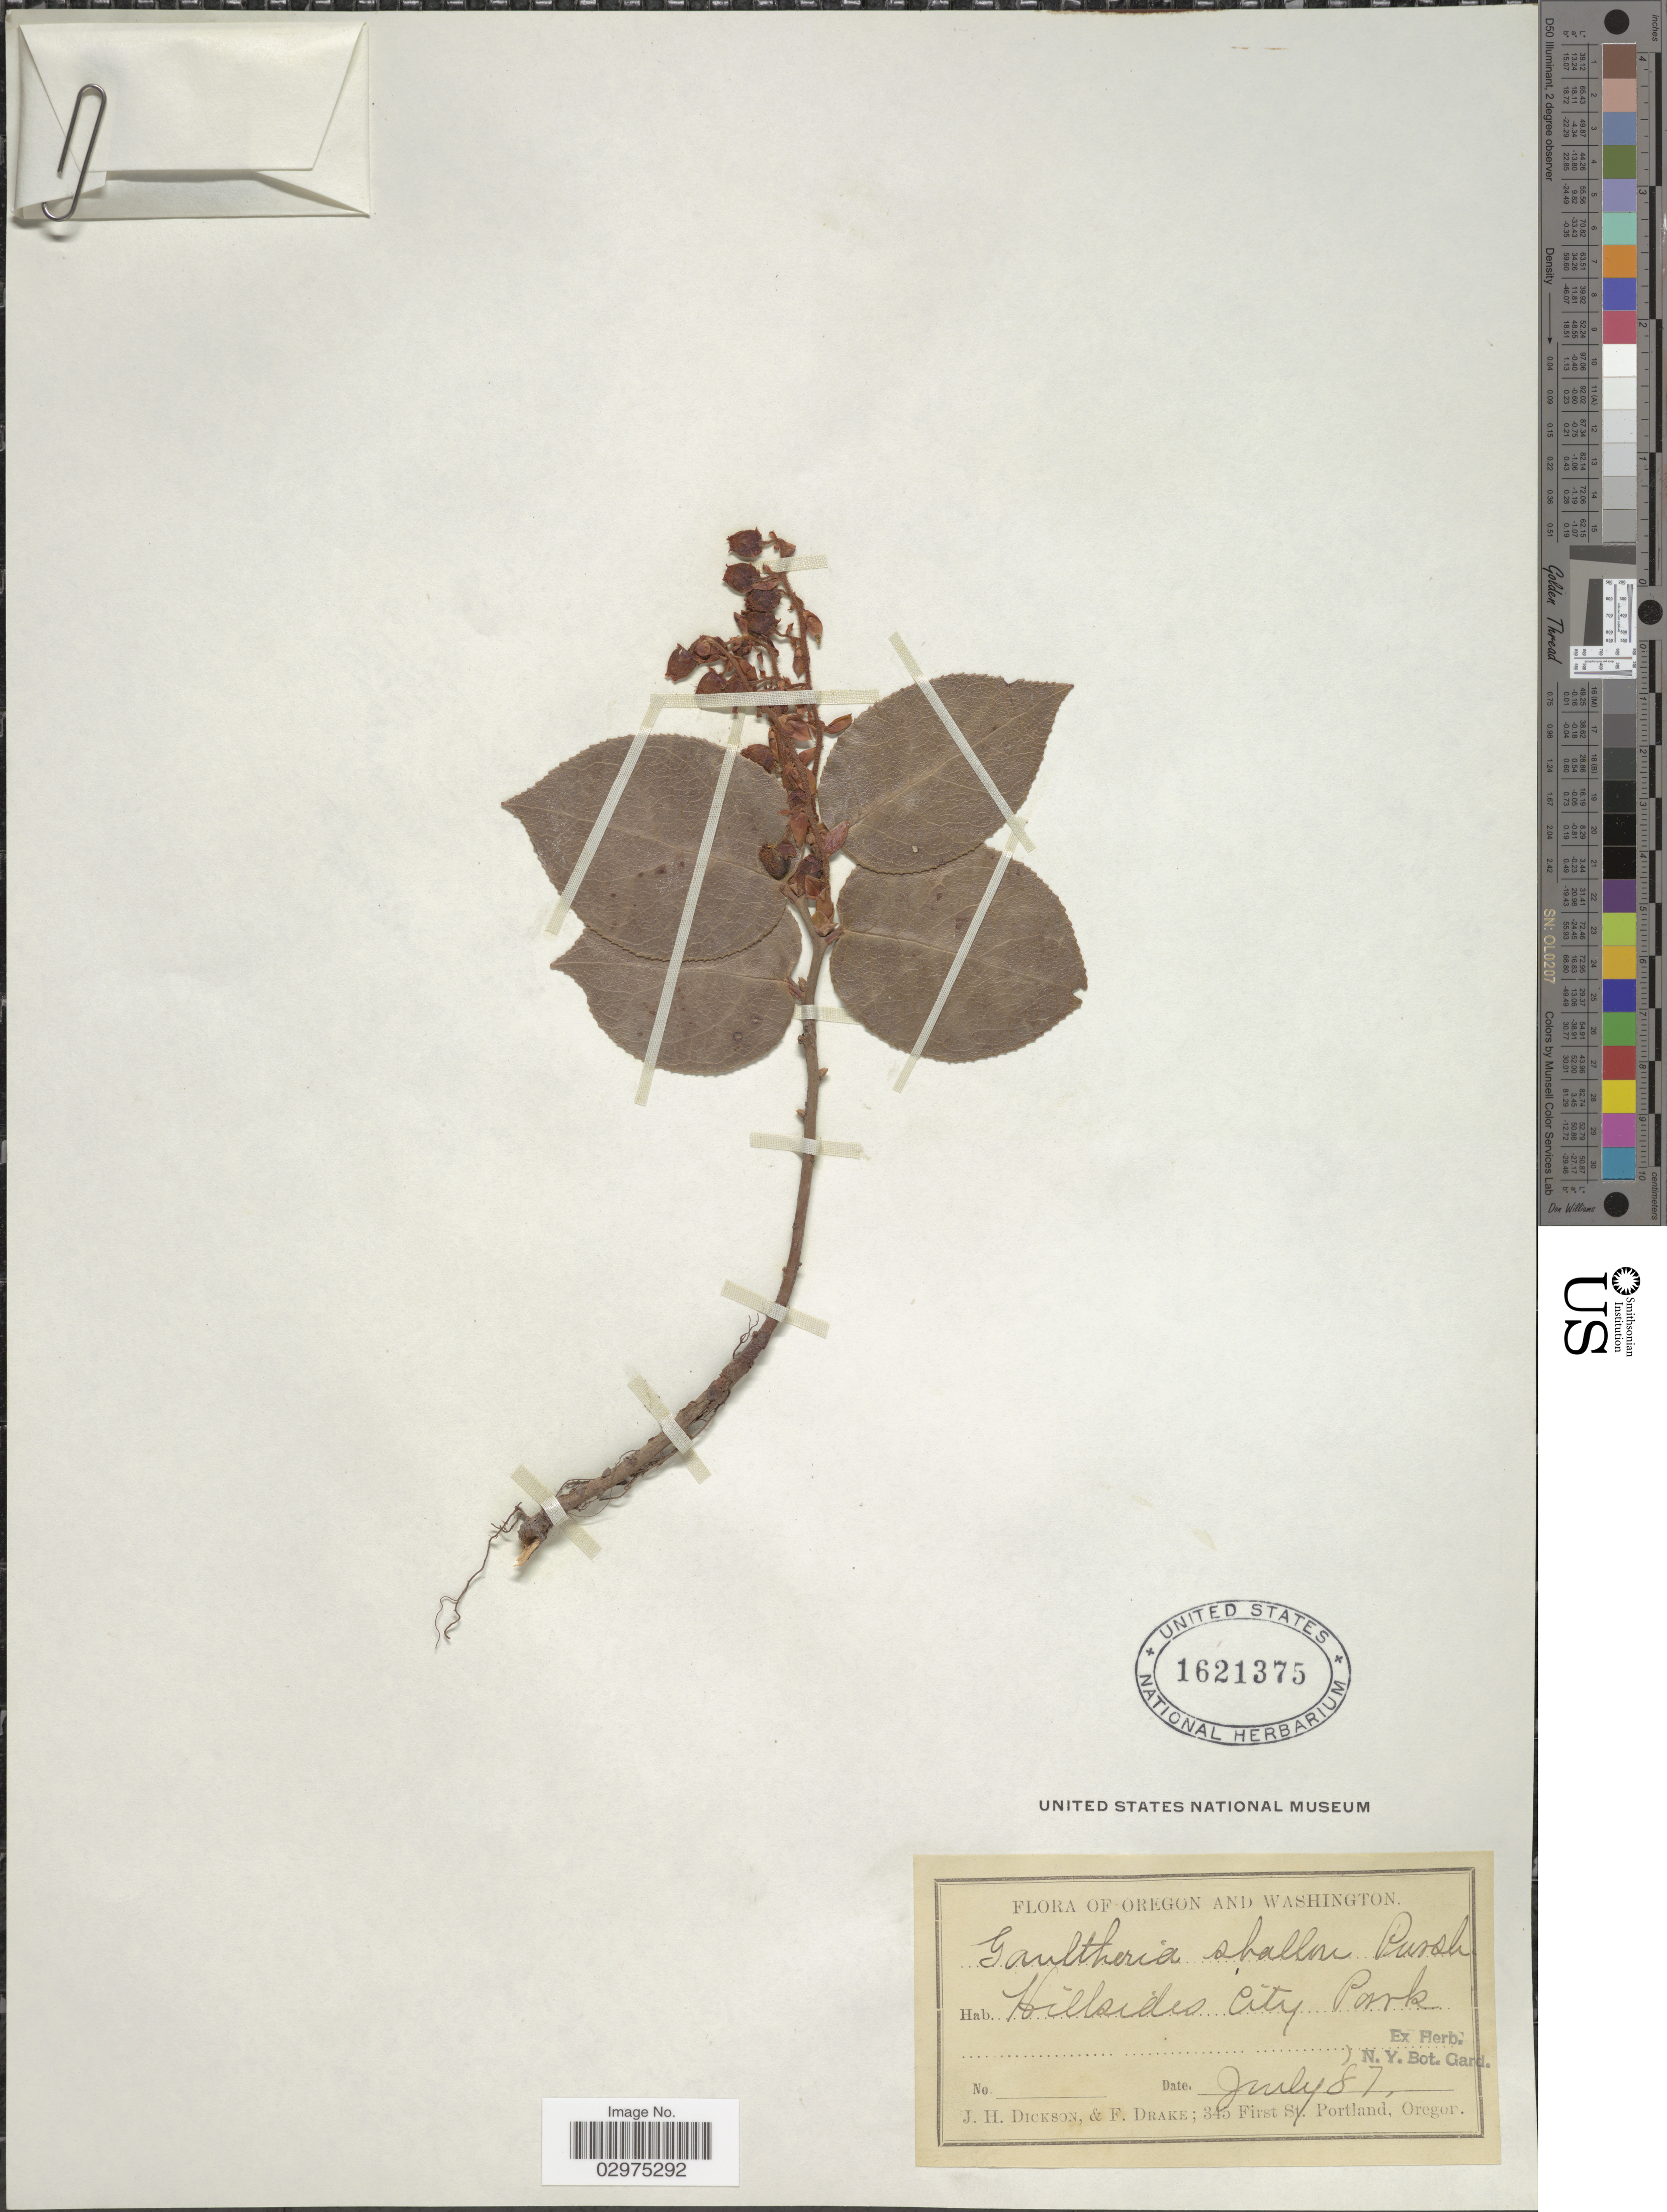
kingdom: Plantae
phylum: Tracheophyta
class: Magnoliopsida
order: Ericales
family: Ericaceae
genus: Gaultheria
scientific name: Gaultheria shallon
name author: Pursh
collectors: J. Dickson & F. Drake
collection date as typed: Transcribed d/m/y: /7/87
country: United States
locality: Oregon and Washington, hillsides City Park.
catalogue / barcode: US 1621375